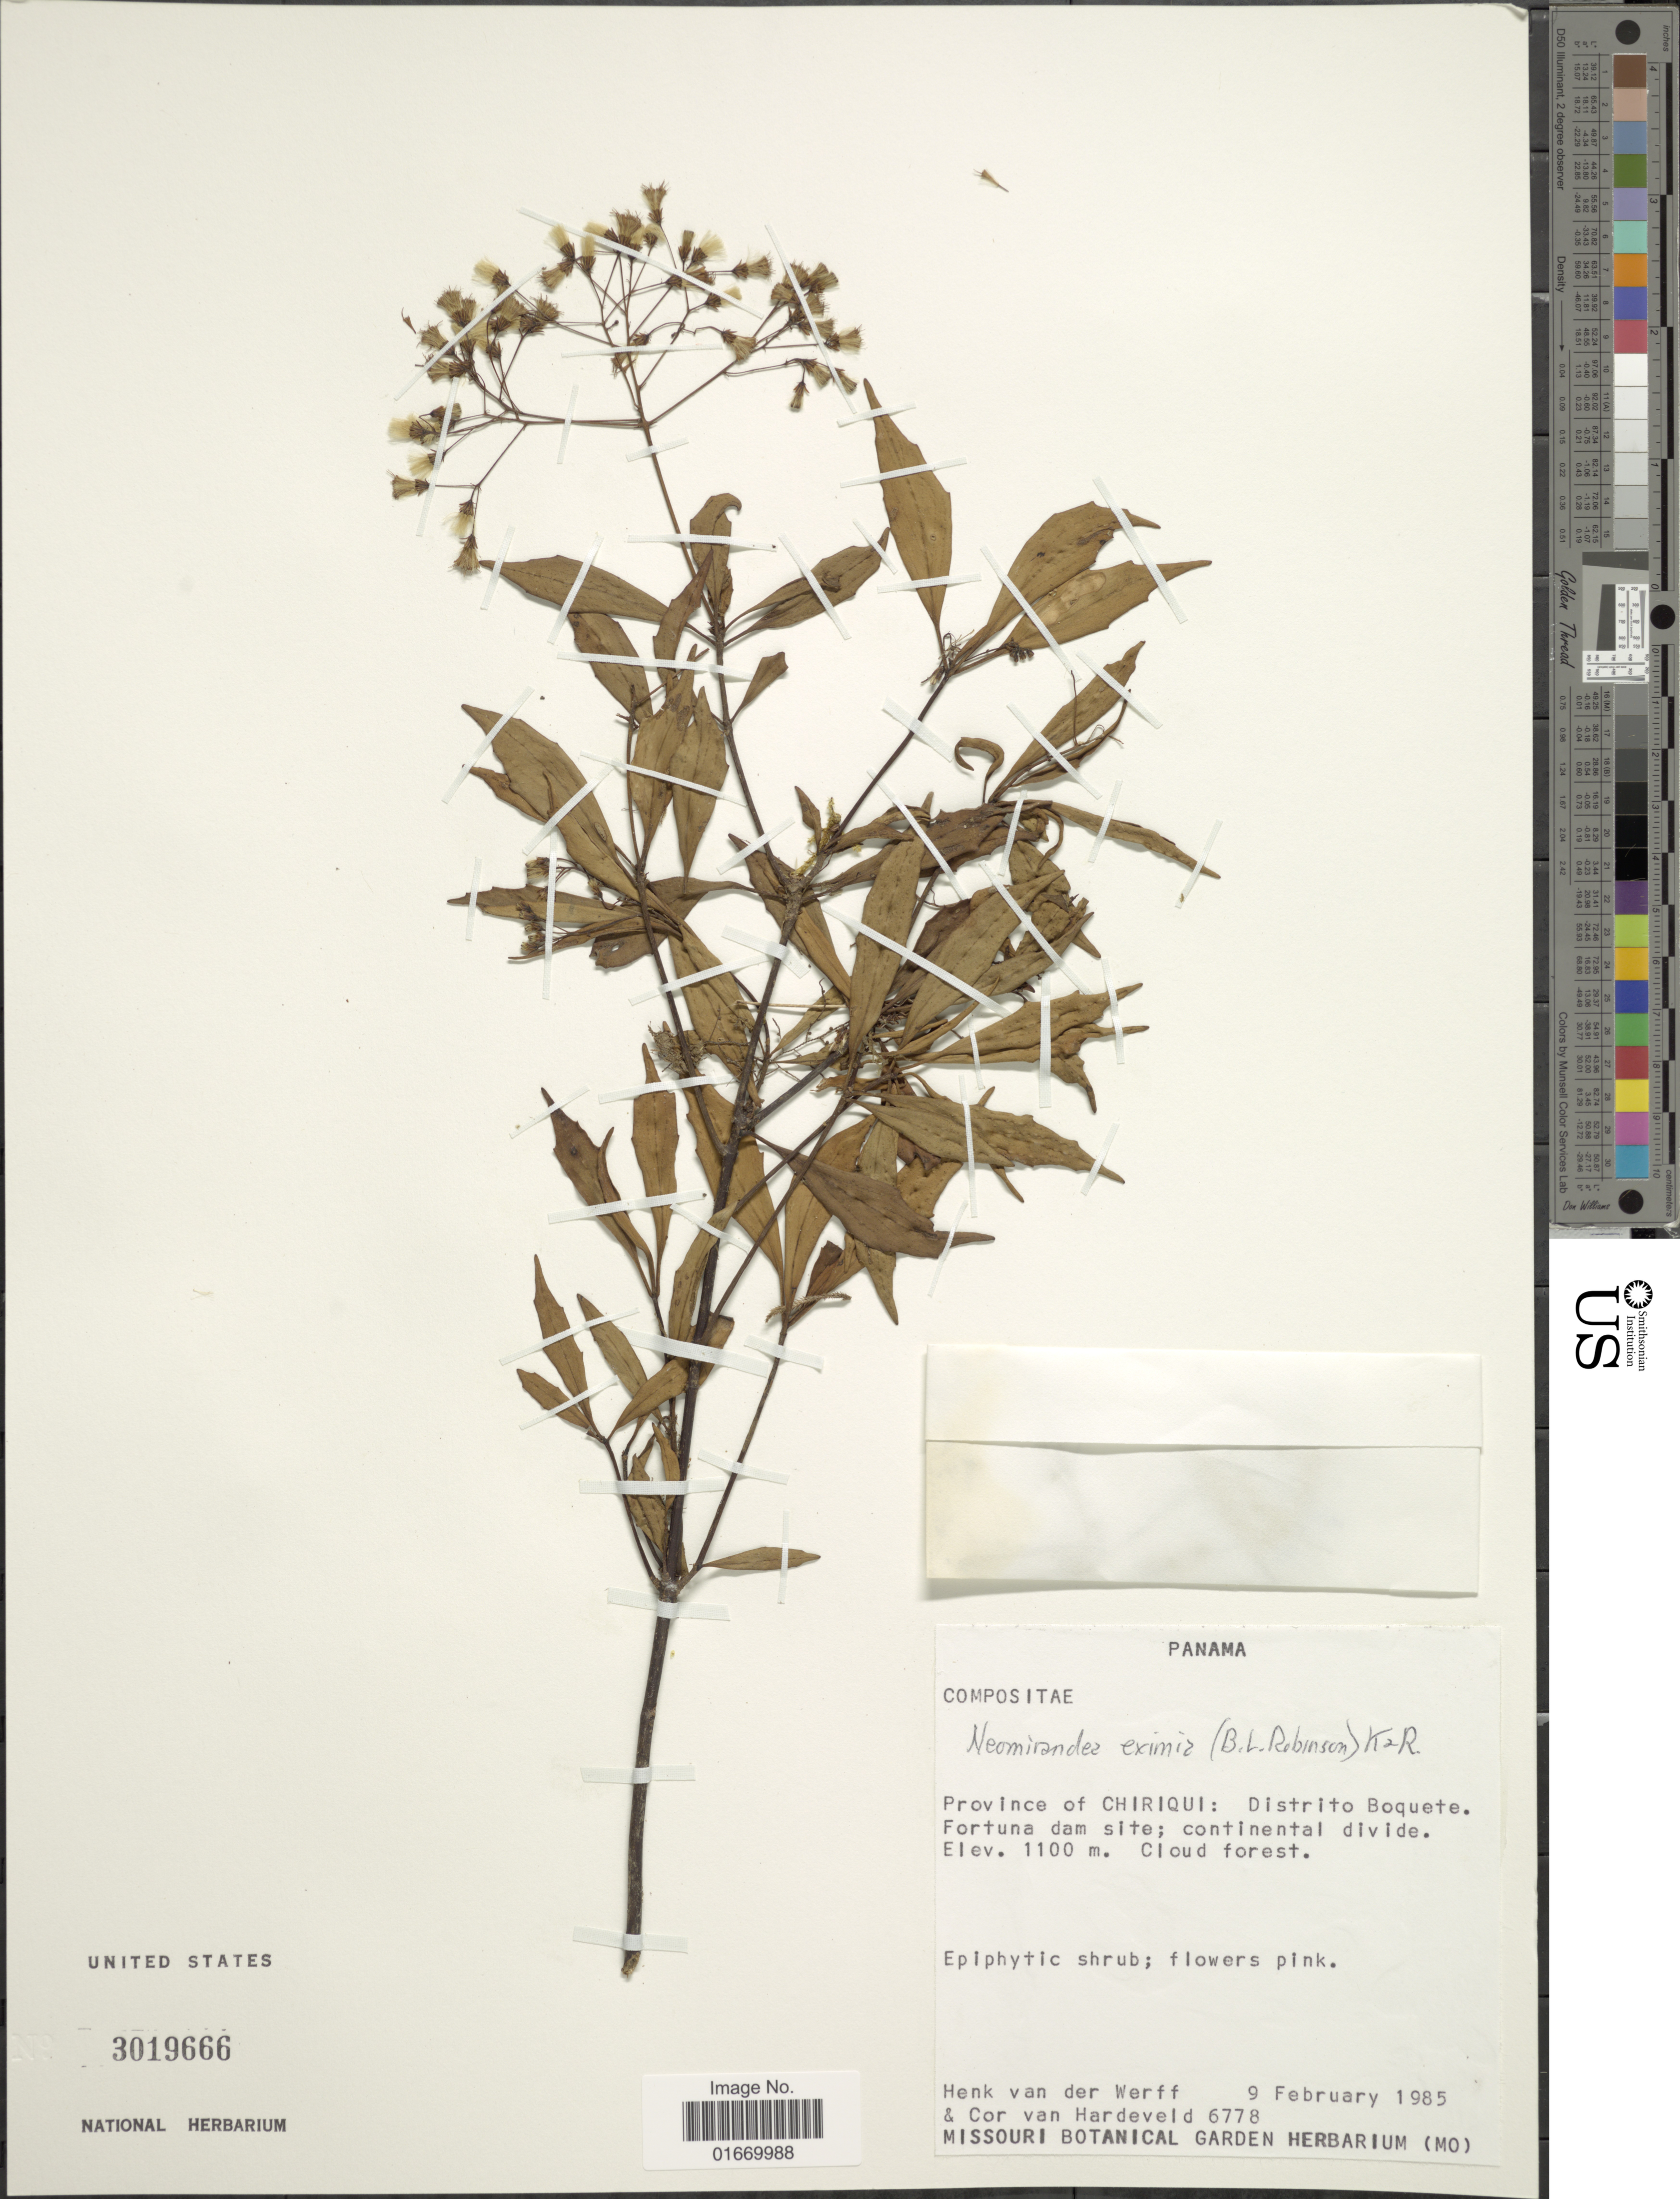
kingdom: Plantae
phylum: Tracheophyta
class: Magnoliopsida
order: Asterales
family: Asteraceae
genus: Neomirandea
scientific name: Neomirandea eximia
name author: (B.L. Rob.) R.M. King & H. Rob.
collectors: H. van der Werff & C. Van Hardeveld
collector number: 6778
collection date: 1985-02-09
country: Panama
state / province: Chiriqui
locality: Distrito Boquete, Fortuna dam site, continental divide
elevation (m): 1100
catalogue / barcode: US 3019666